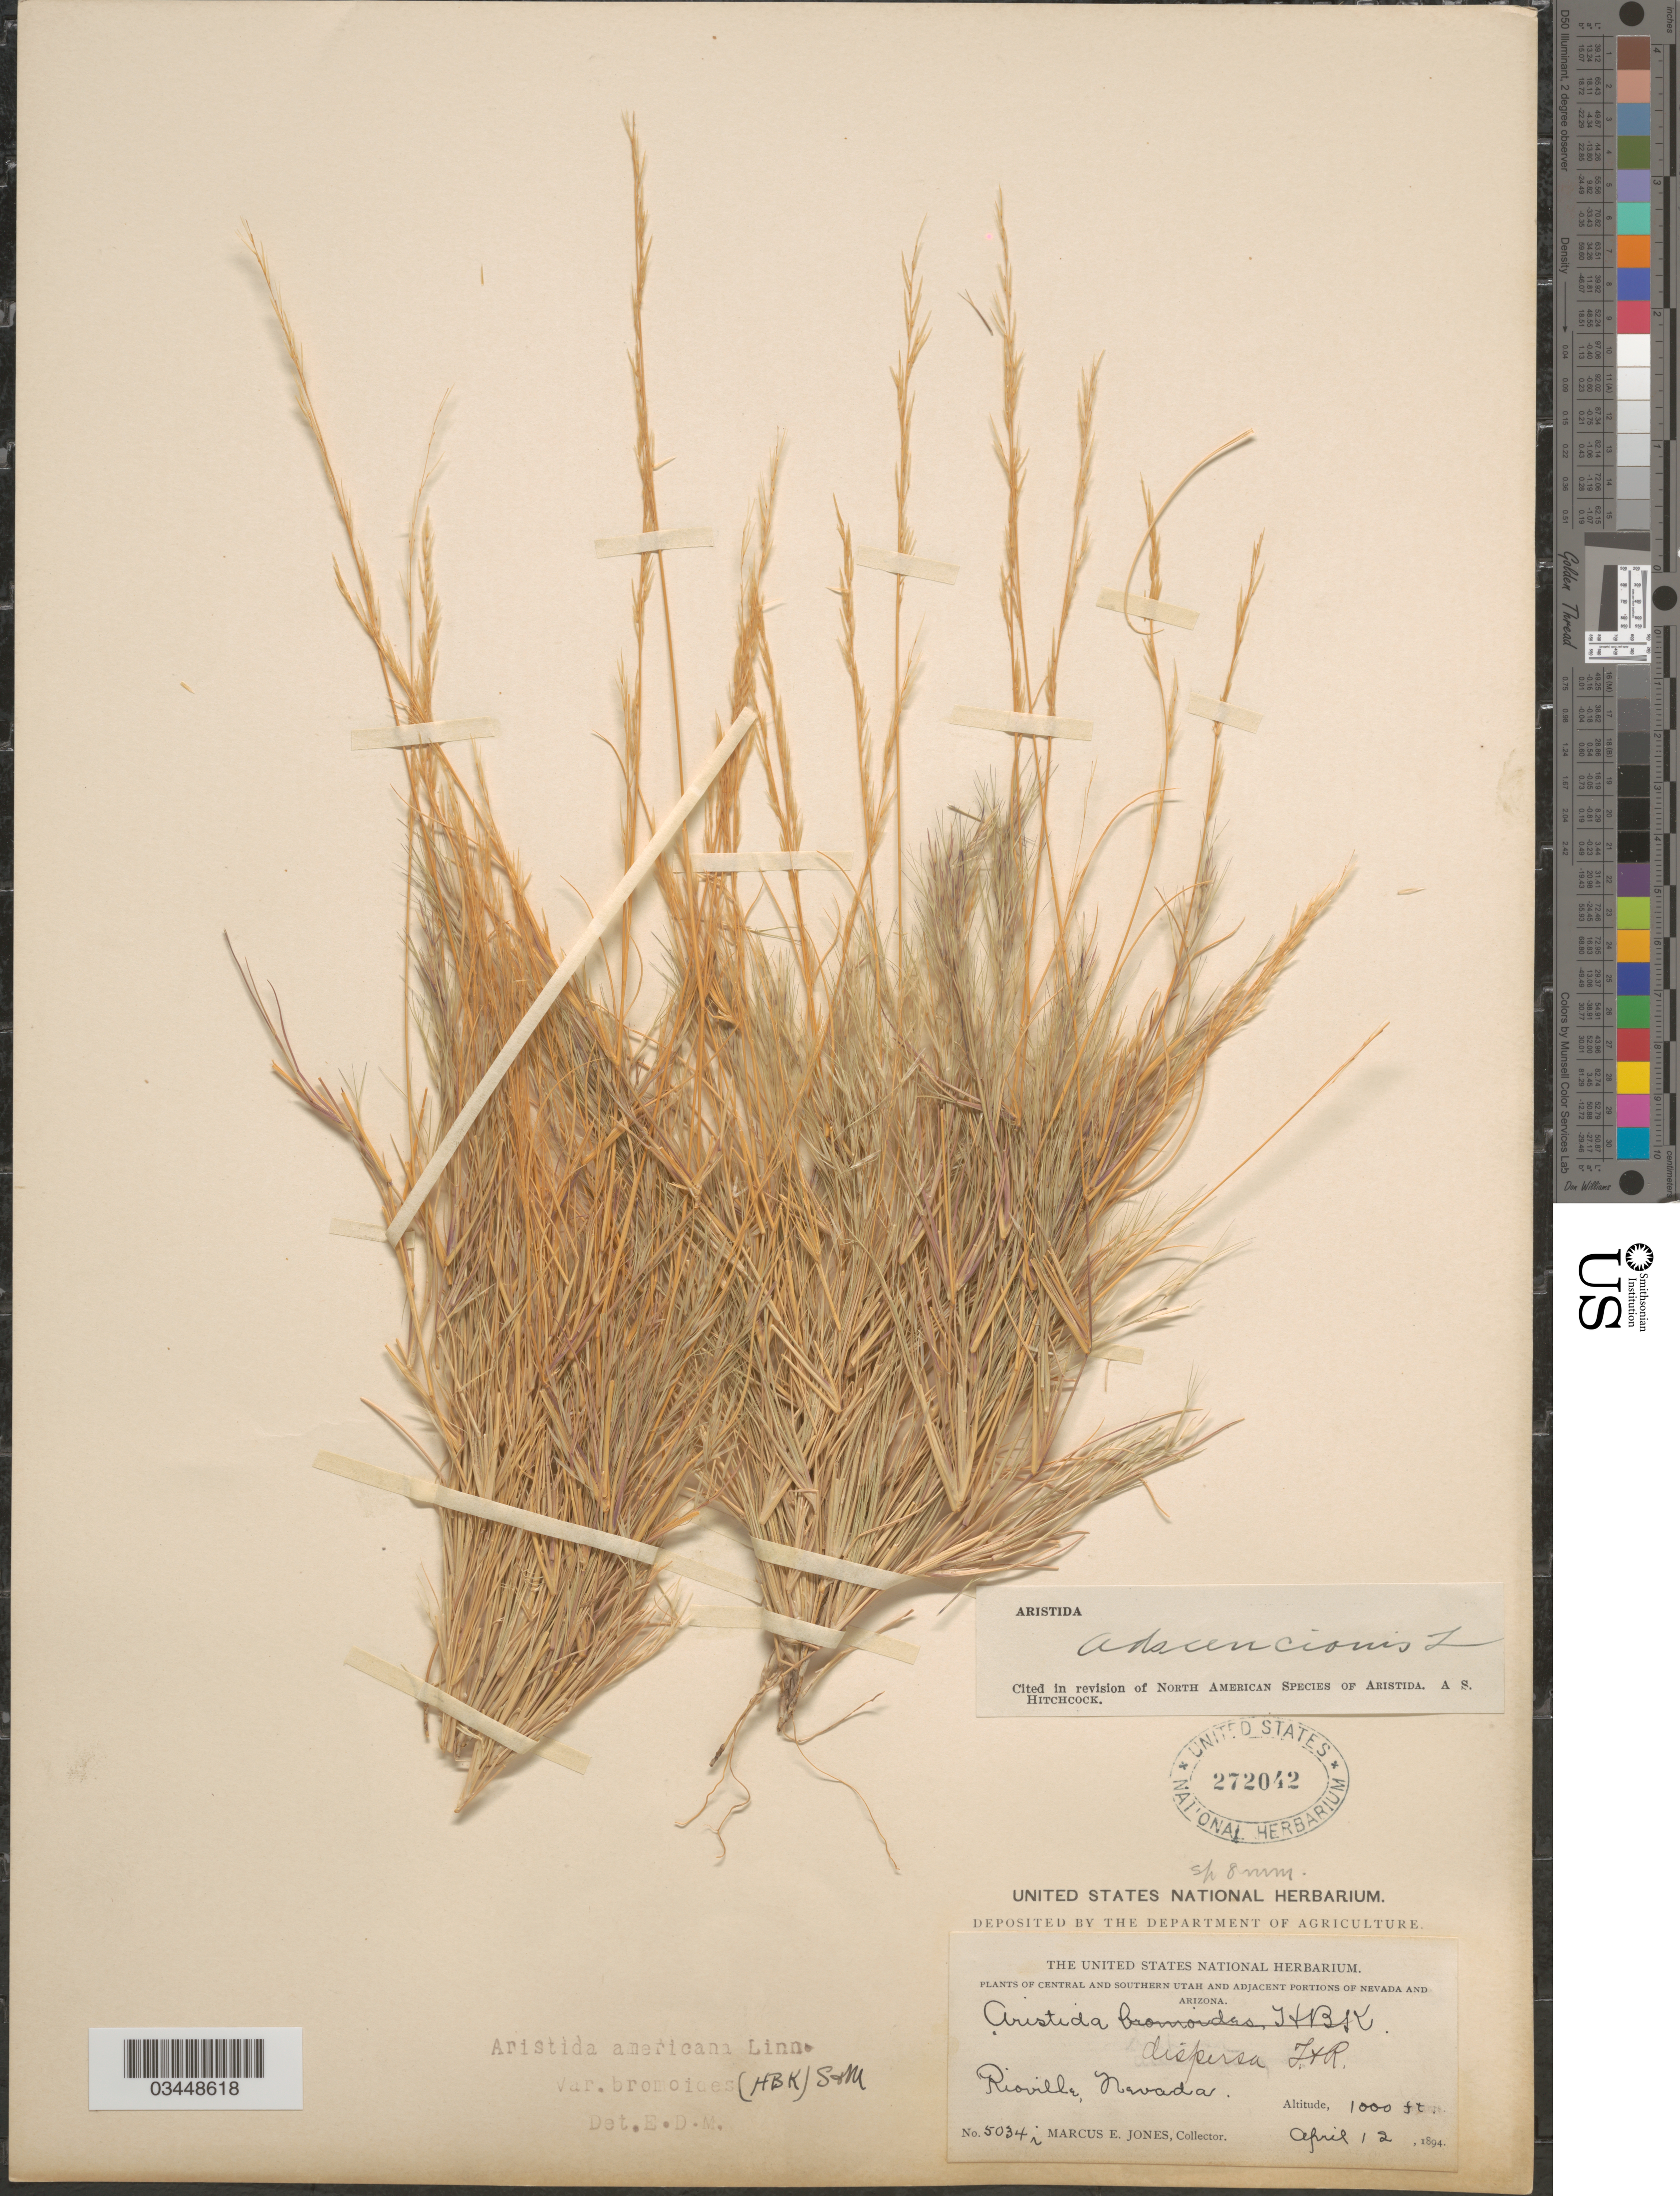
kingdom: Plantae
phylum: Tracheophyta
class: Liliopsida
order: Poales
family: Poaceae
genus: Aristida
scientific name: Aristida adscensionis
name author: L.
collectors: M. E. Jones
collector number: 5034i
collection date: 1894-04-12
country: United States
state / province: Nevada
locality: Adjacent portions of Nevada. Rioville.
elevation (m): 305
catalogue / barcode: US 272042